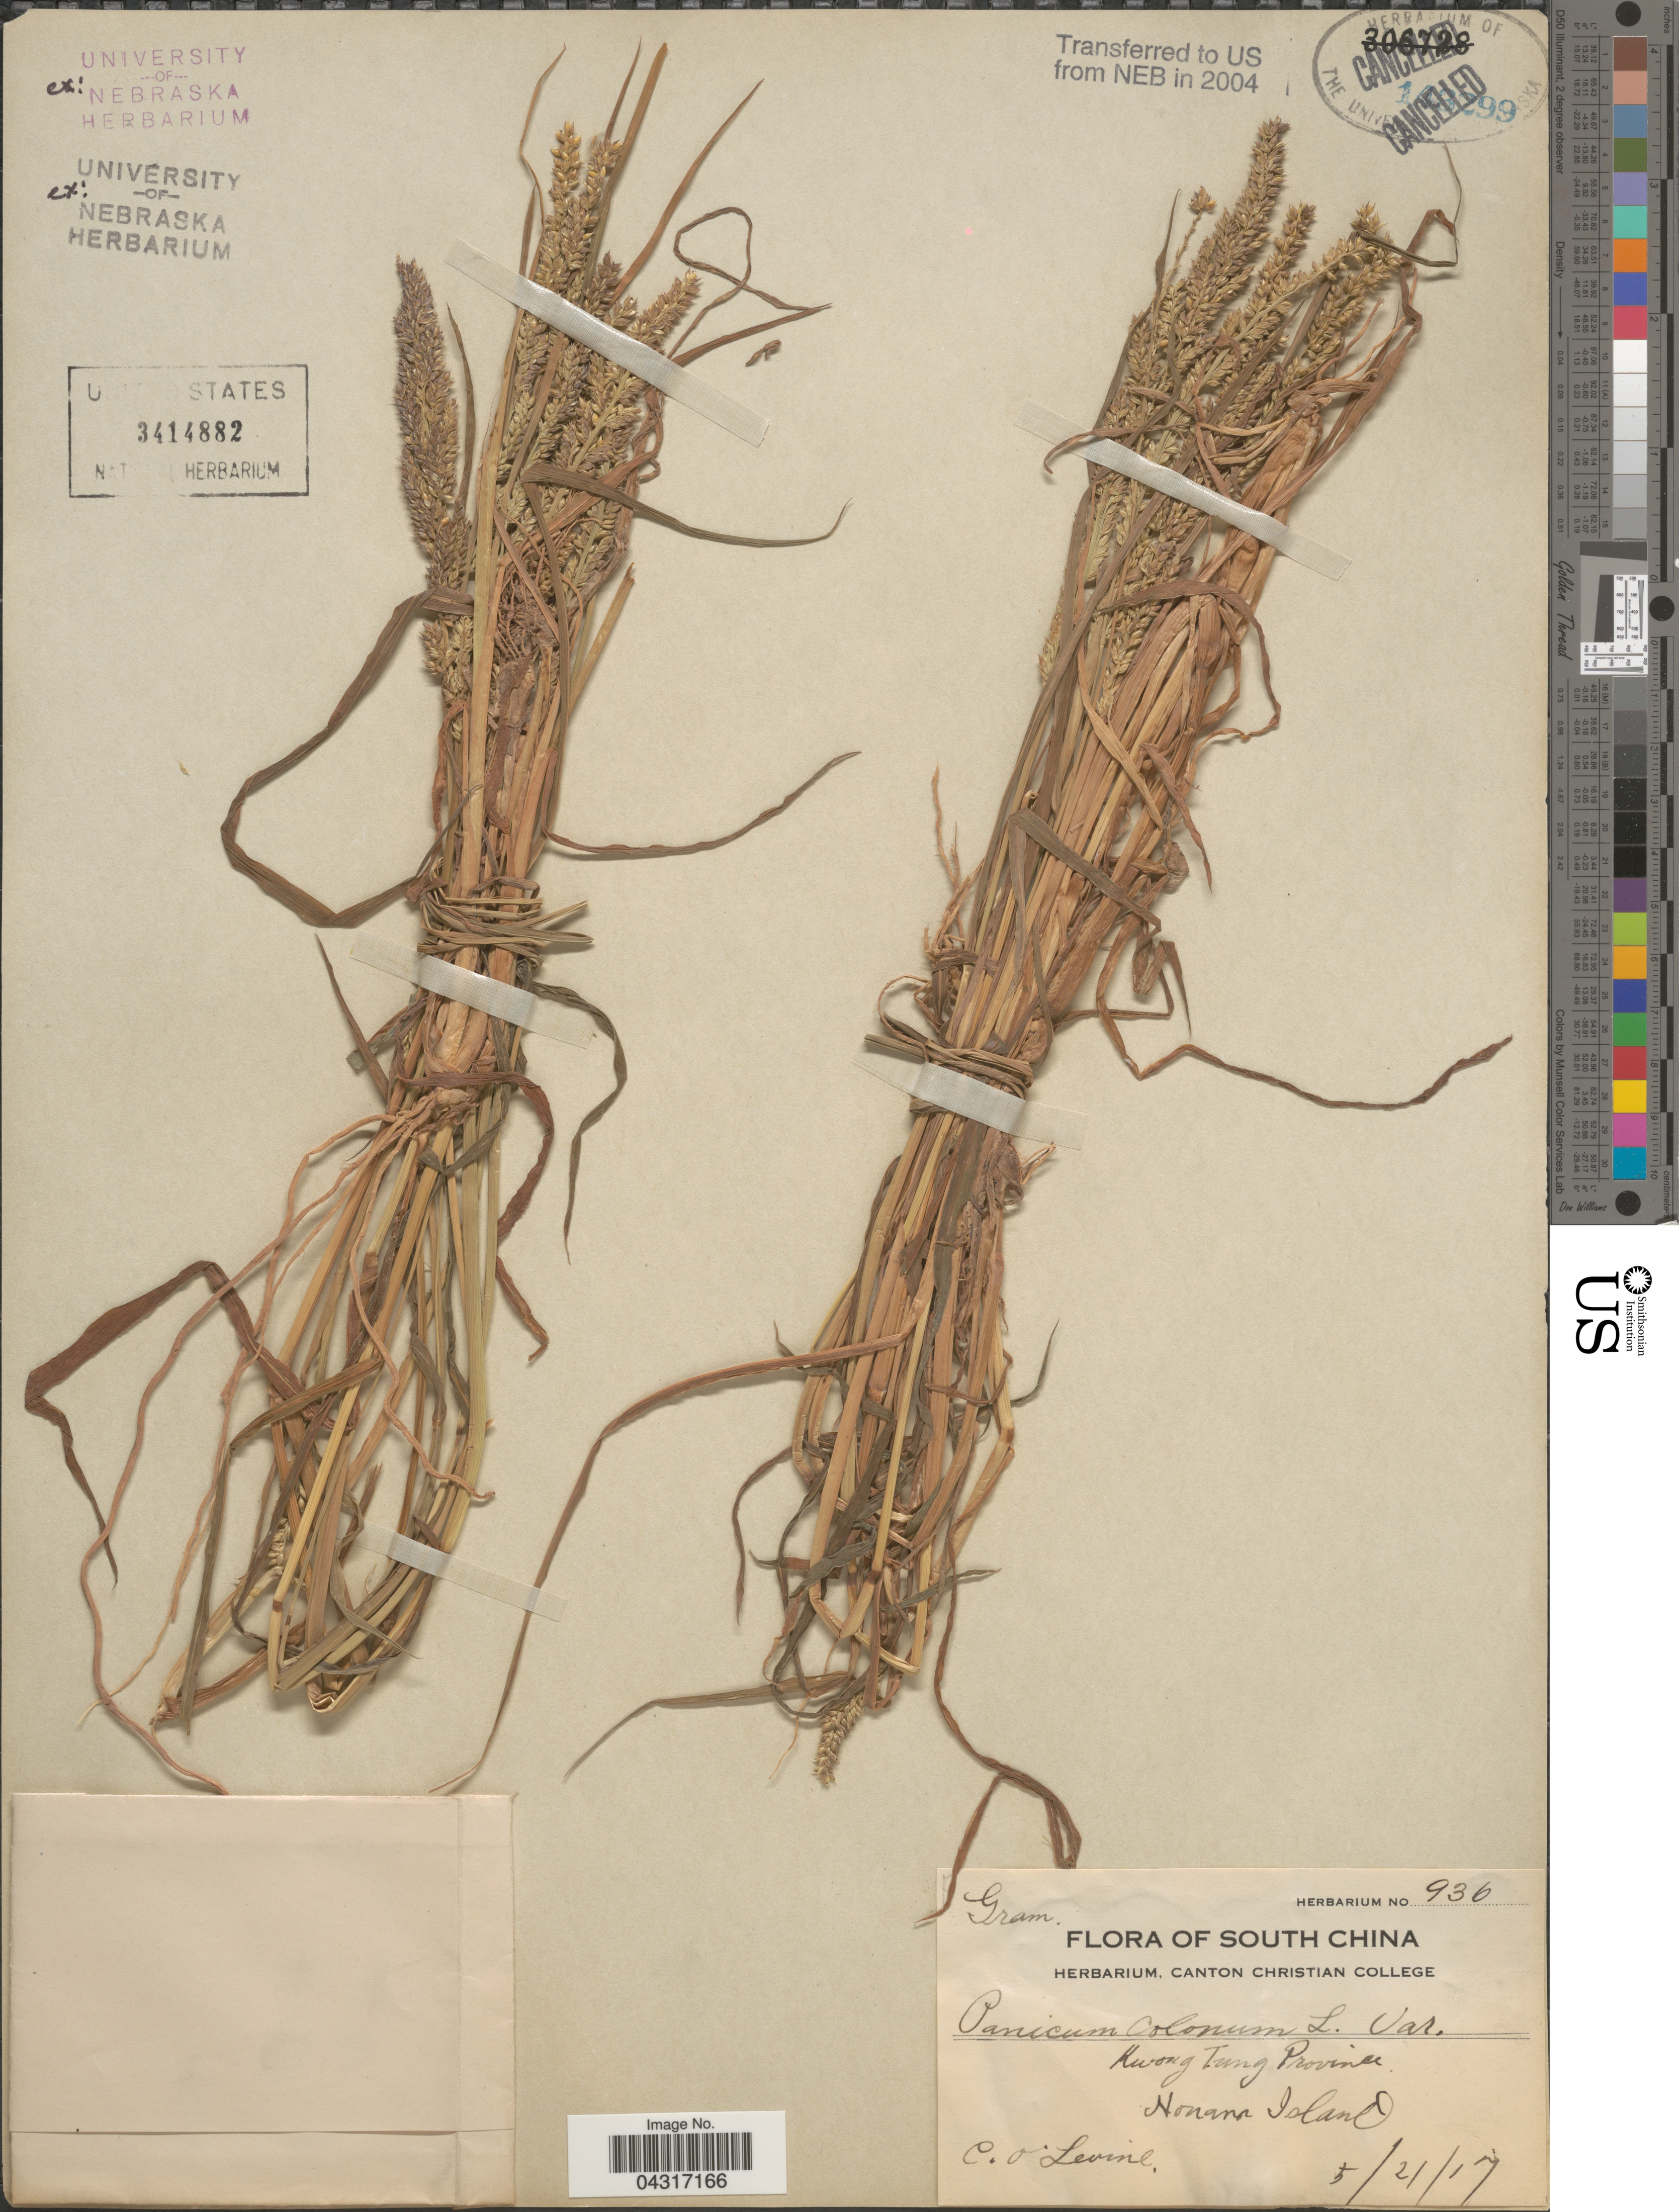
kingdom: Plantae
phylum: Tracheophyta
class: Liliopsida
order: Poales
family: Poaceae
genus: Echinochloa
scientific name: Echinochloa colona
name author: (L.) Link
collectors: C. O. Levine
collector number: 936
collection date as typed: Transcribed d/m/y: 21/5/17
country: China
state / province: Guangdong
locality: South China. Kwong Tung Province. Honam Island.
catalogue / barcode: US 3414882